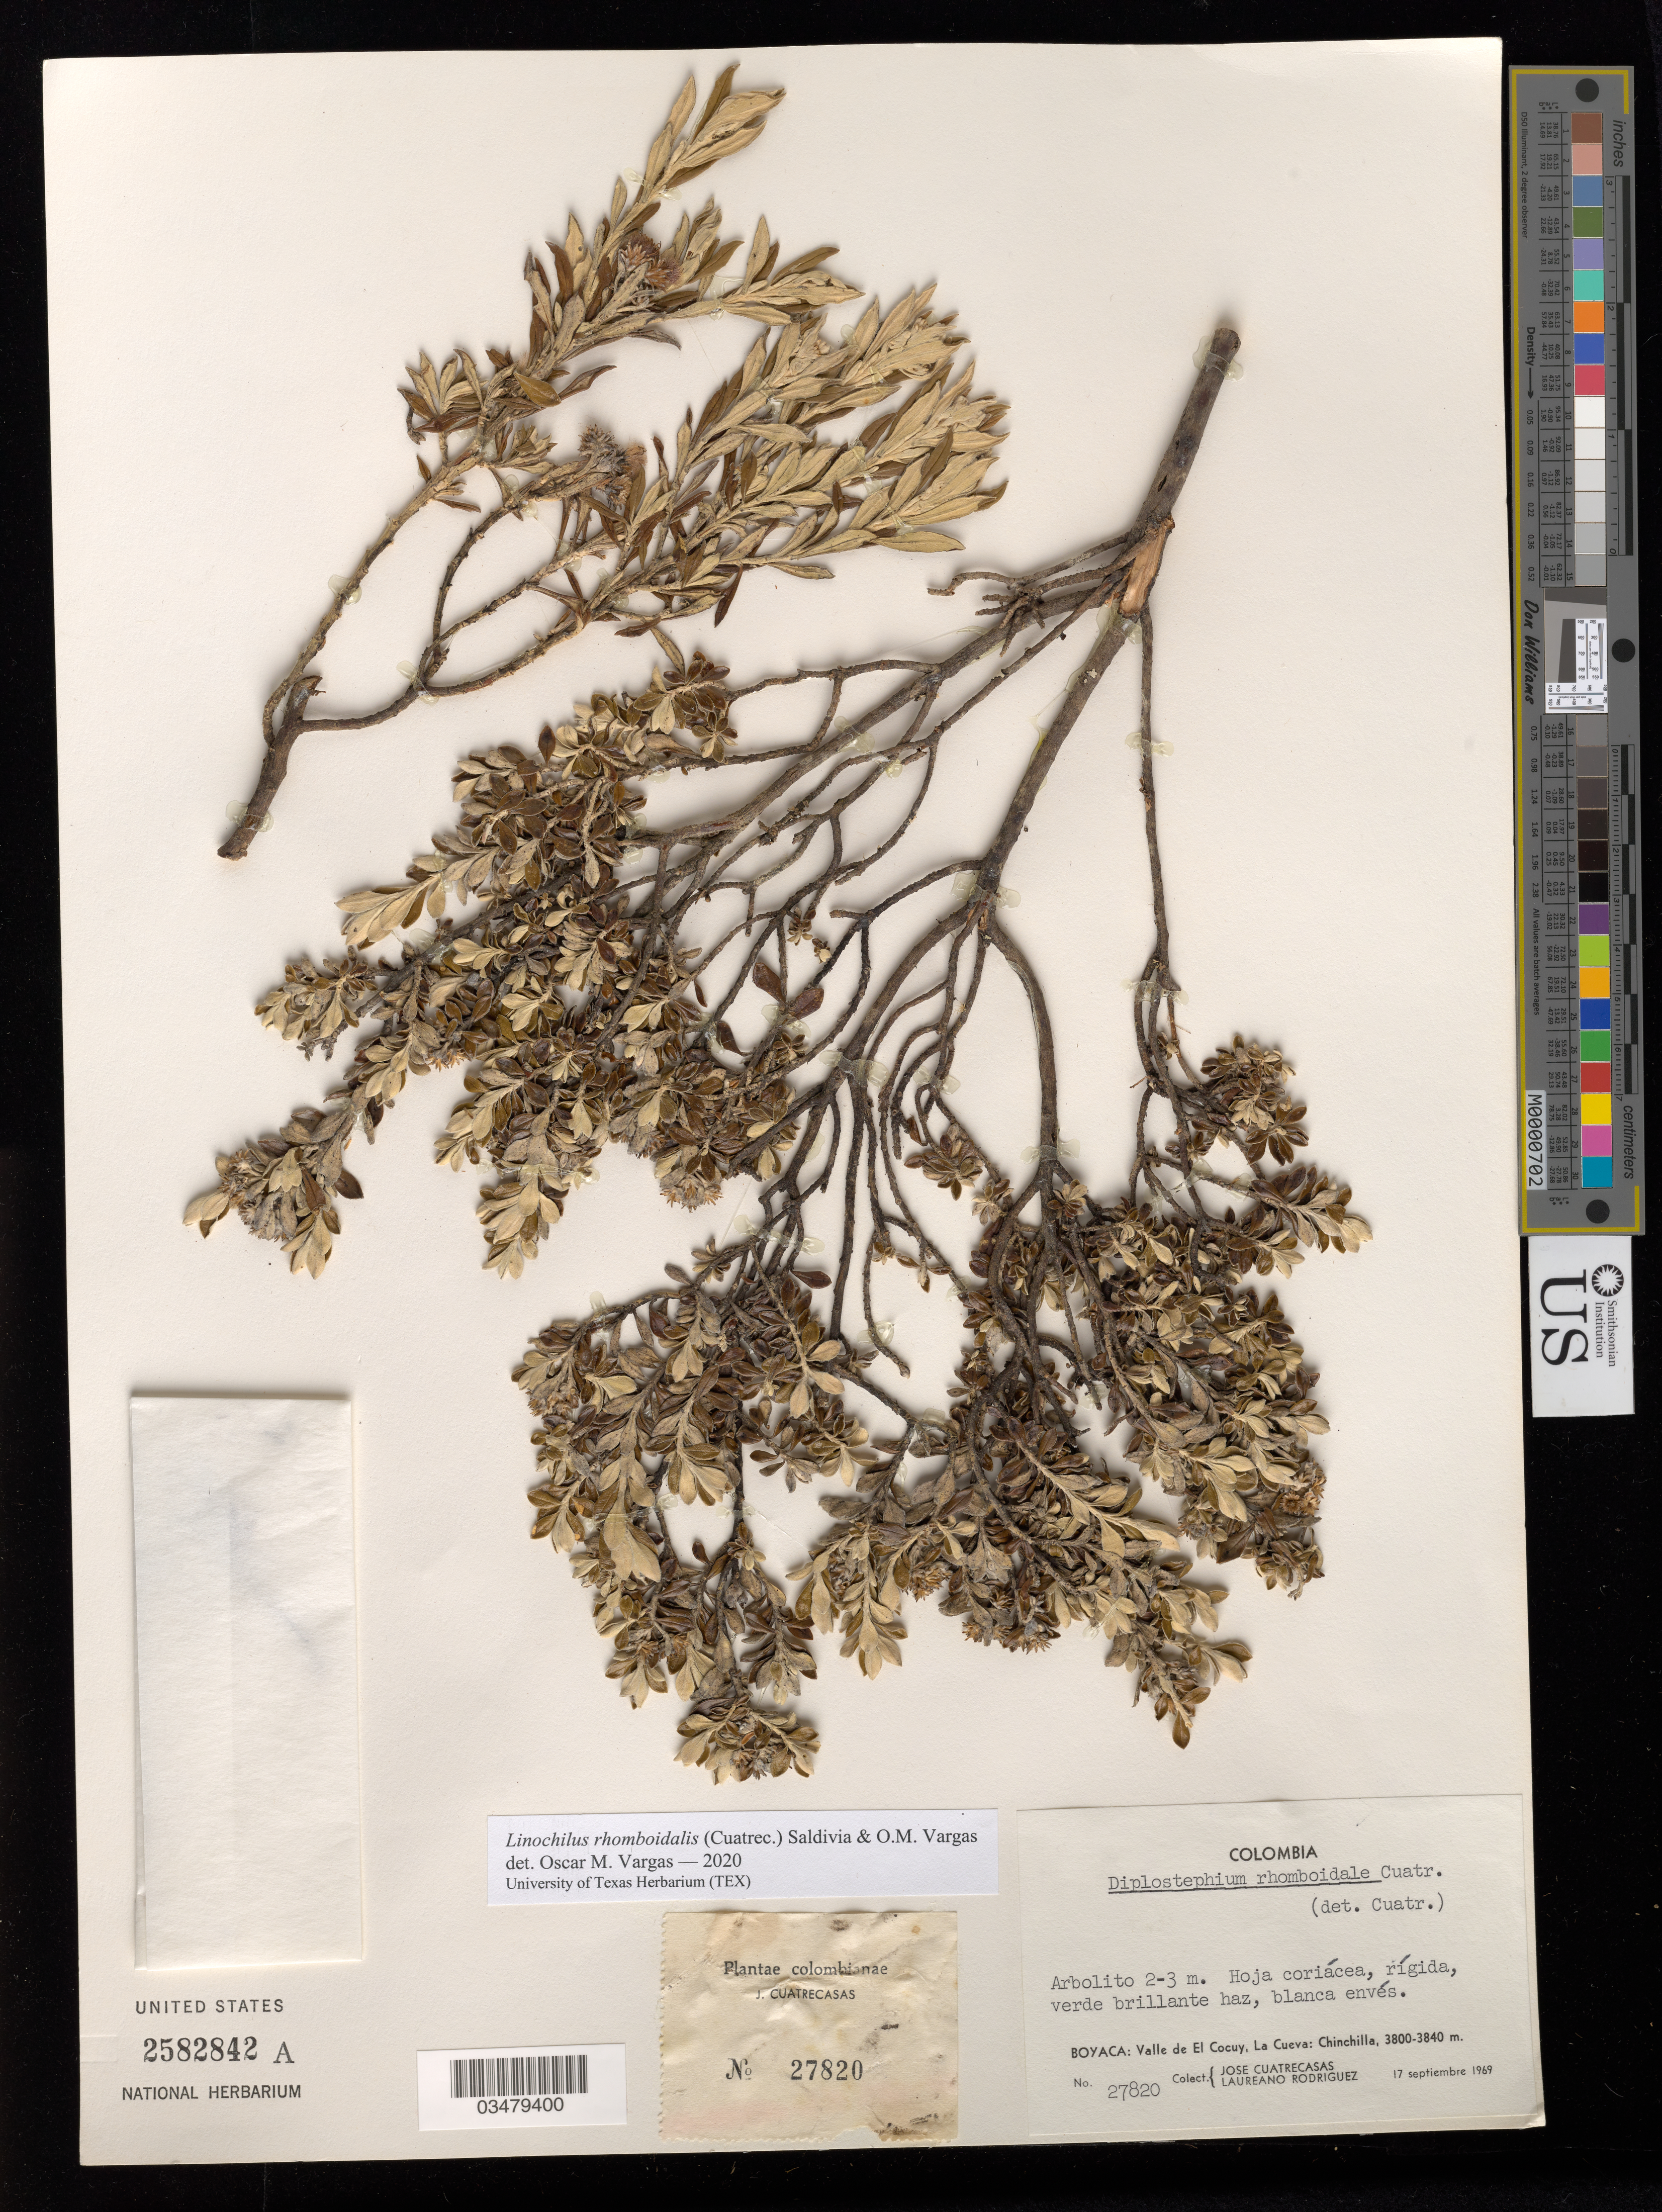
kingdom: Plantae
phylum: Tracheophyta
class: Magnoliopsida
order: Asterales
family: Asteraceae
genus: Linochilus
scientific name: Linochilus rhomboidalis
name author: (Cuatrec.) Saldivia & O.M. Vargas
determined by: Vargas, Oscar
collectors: J. Cuatrecasas & L. Rodriguez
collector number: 27820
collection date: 1969-09-17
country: Colombia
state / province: Boyacá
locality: Valle de El Cocuy, La Cueva: Chinchilla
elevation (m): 3800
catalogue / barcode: US 2582842A